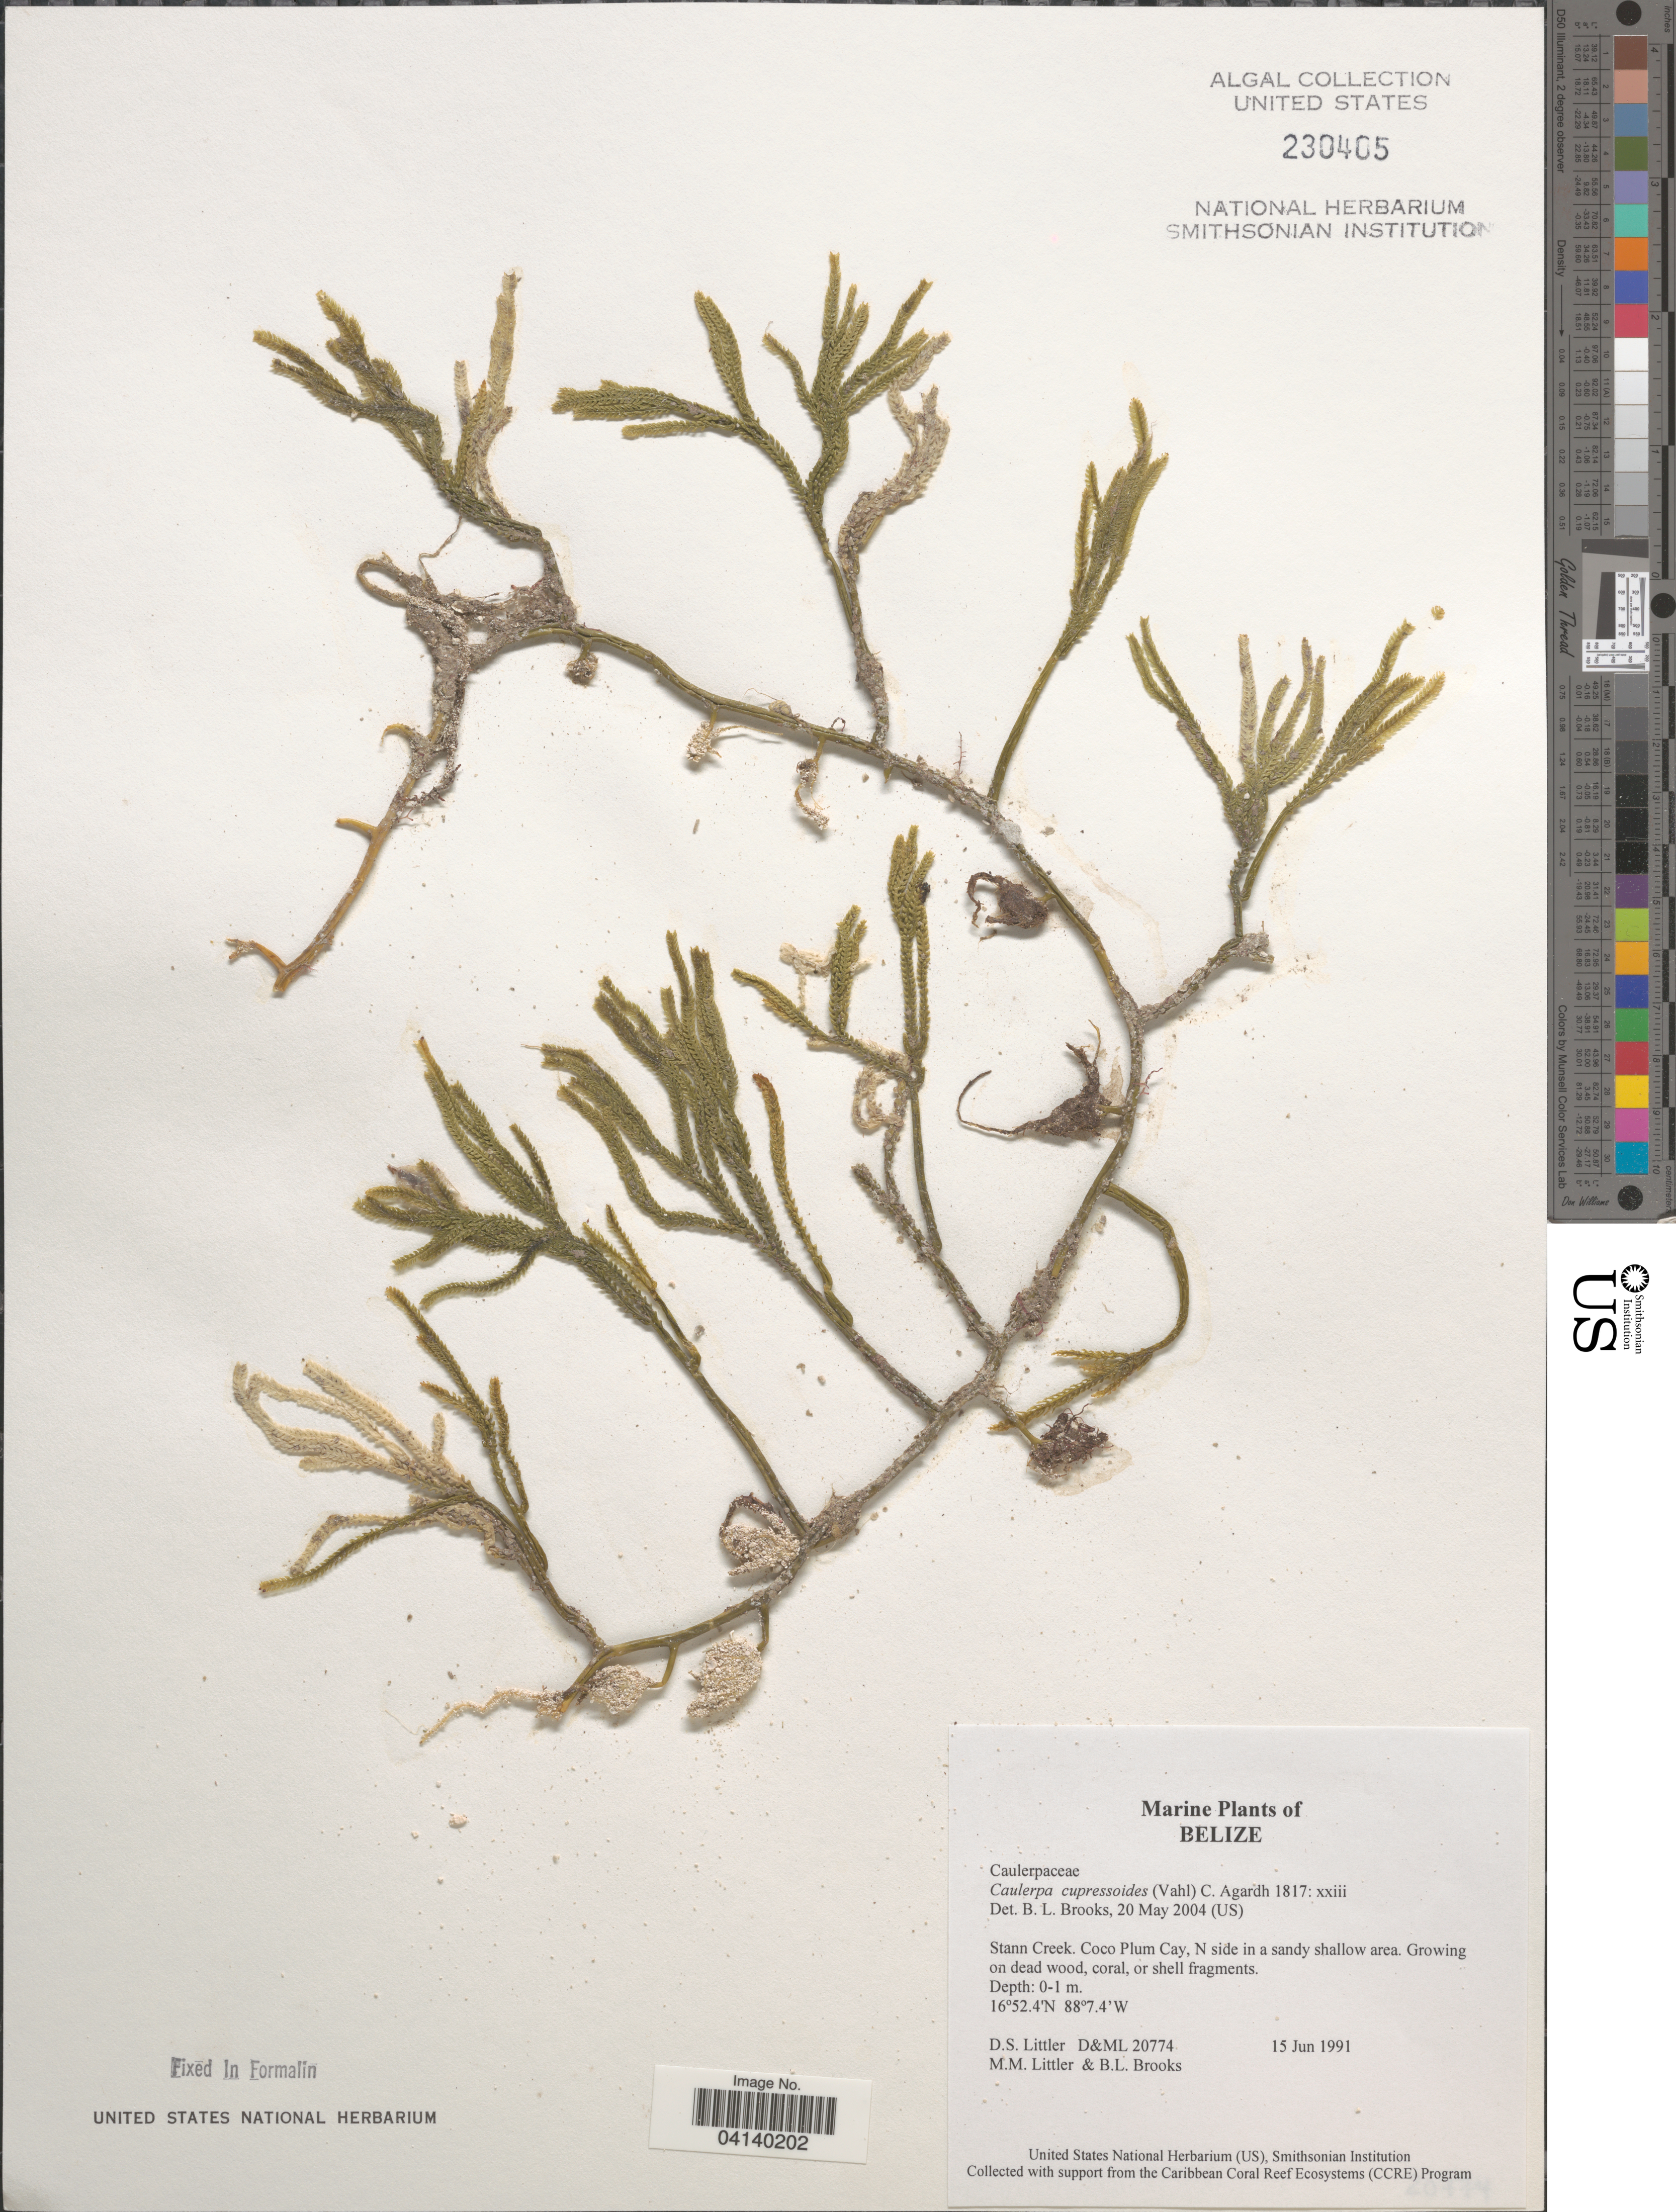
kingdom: Plantae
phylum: Chlorophyta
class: Ulvophyceae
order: Bryopsidales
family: Caulerpaceae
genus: Caulerpa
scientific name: Caulerpa cupressoides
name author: (Vahl) C. Agardh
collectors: D. S. Littler & B. Brooks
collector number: D&ML20774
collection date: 1991-06-15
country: Belize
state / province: Stann Creek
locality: Coco Plum Clay, N side in a sandy shallow area.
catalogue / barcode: US 230405